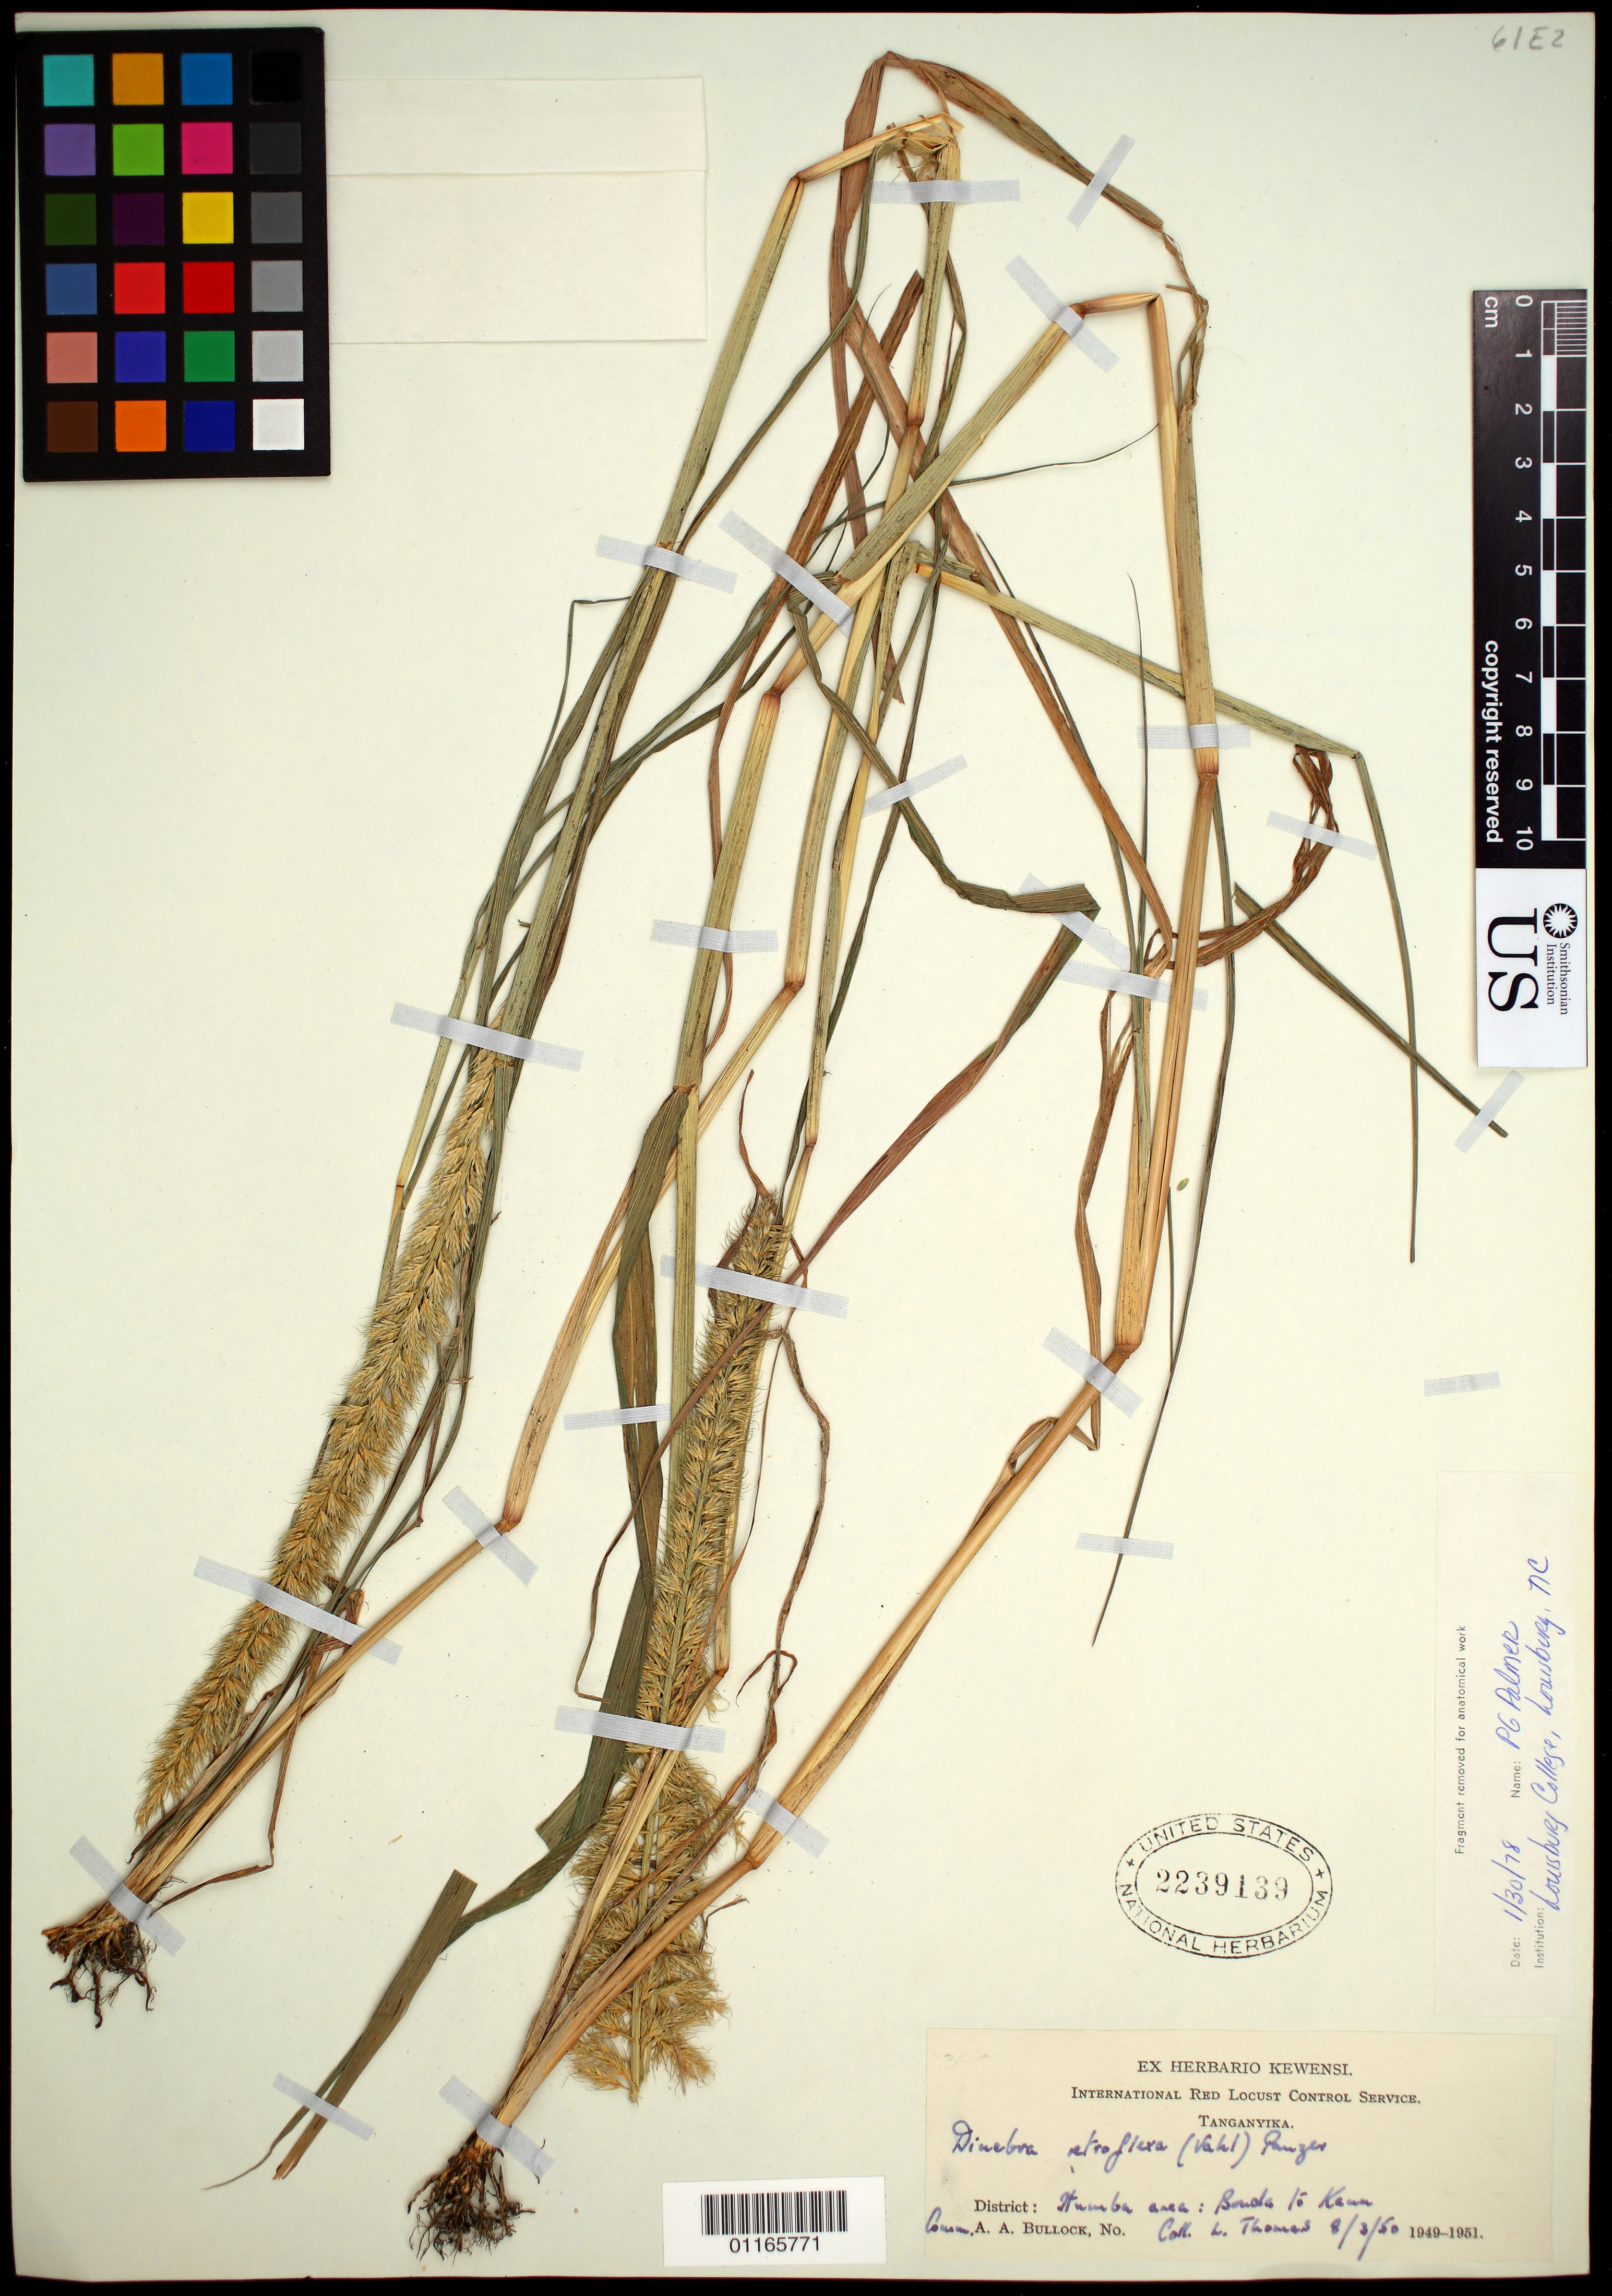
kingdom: Plantae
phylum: Tracheophyta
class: Liliopsida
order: Poales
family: Poaceae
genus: Dinebra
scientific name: Dinebra retroflexa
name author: (Vahl) Panzer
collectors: A. Bullock & L. Thomas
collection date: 1950-03-08 or 1950-08-04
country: Tanzania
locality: Humba area: Bouda lo Kann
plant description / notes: Fragment removed for anatomical work. Date: 1/30/78 Name: P G Palmer Institution: Louisburg College, Louisburg, NC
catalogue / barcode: US 2239139